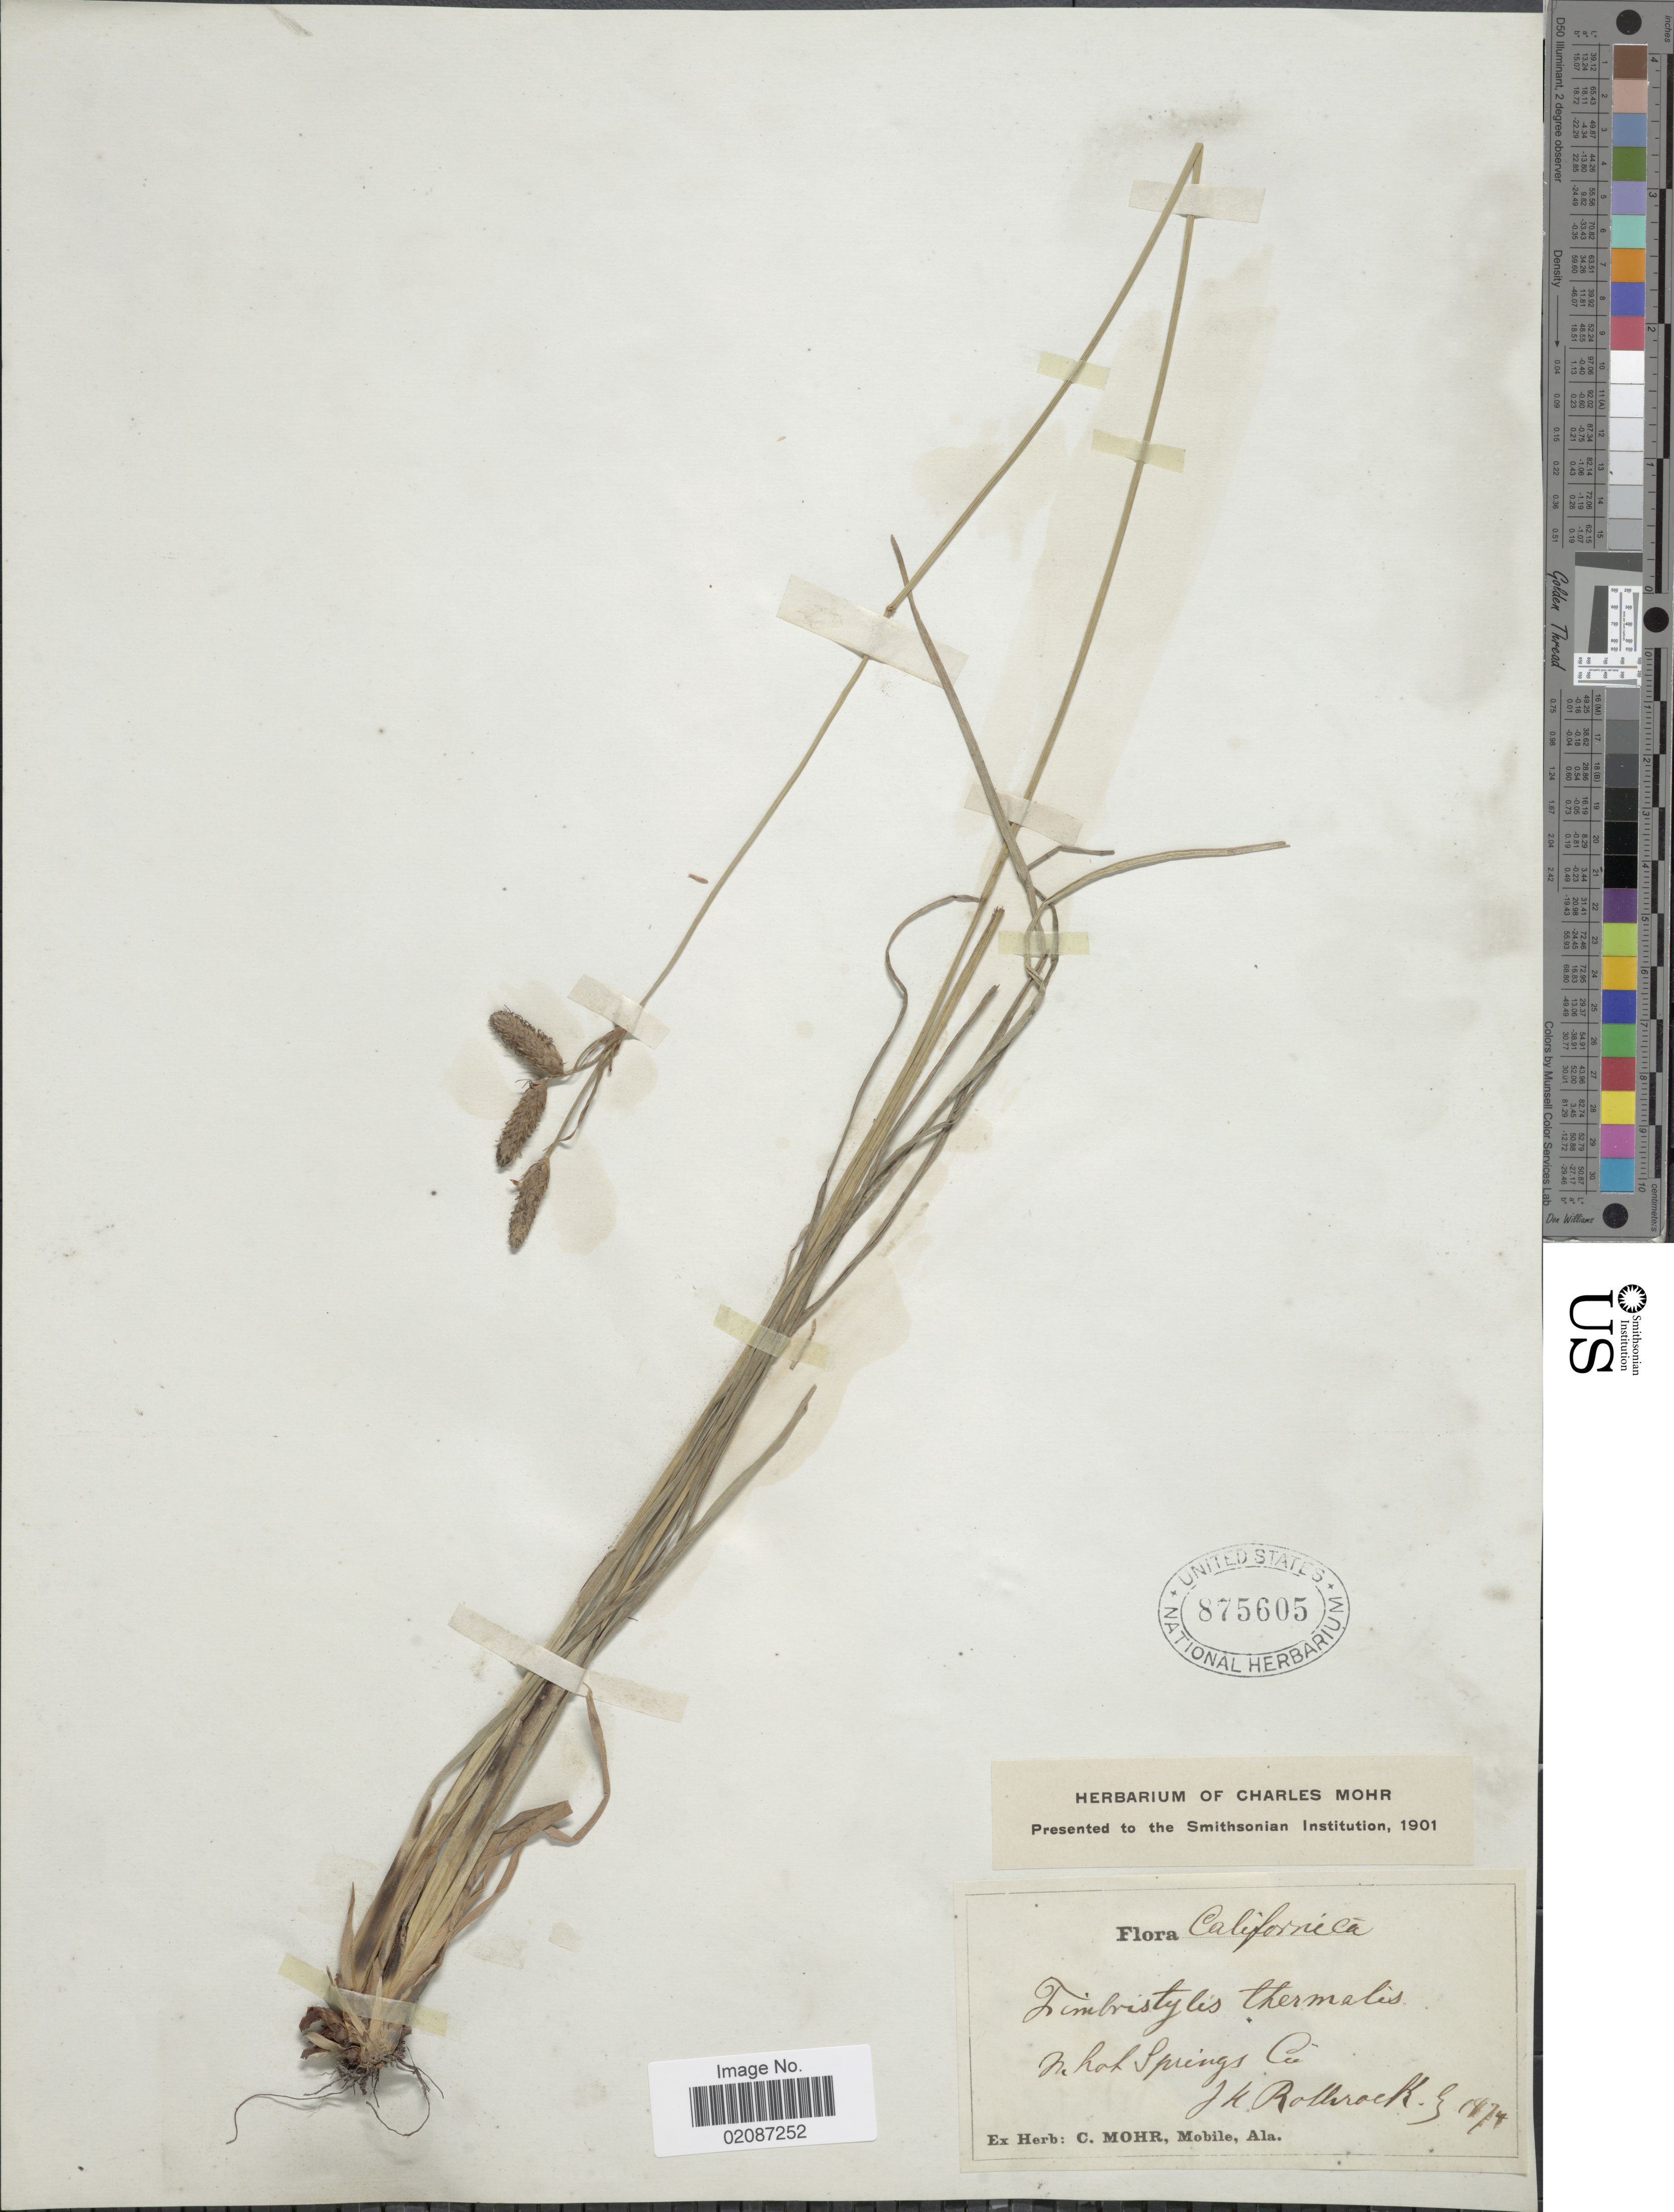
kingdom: Plantae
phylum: Tracheophyta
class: Liliopsida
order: Poales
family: Cyperaceae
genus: Fimbristylis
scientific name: Fimbristylis spadicea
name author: (L.) Vahl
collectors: J. T. Rothrock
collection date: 1874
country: United States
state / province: California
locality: N. Hot Springs Co.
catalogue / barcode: US 875605